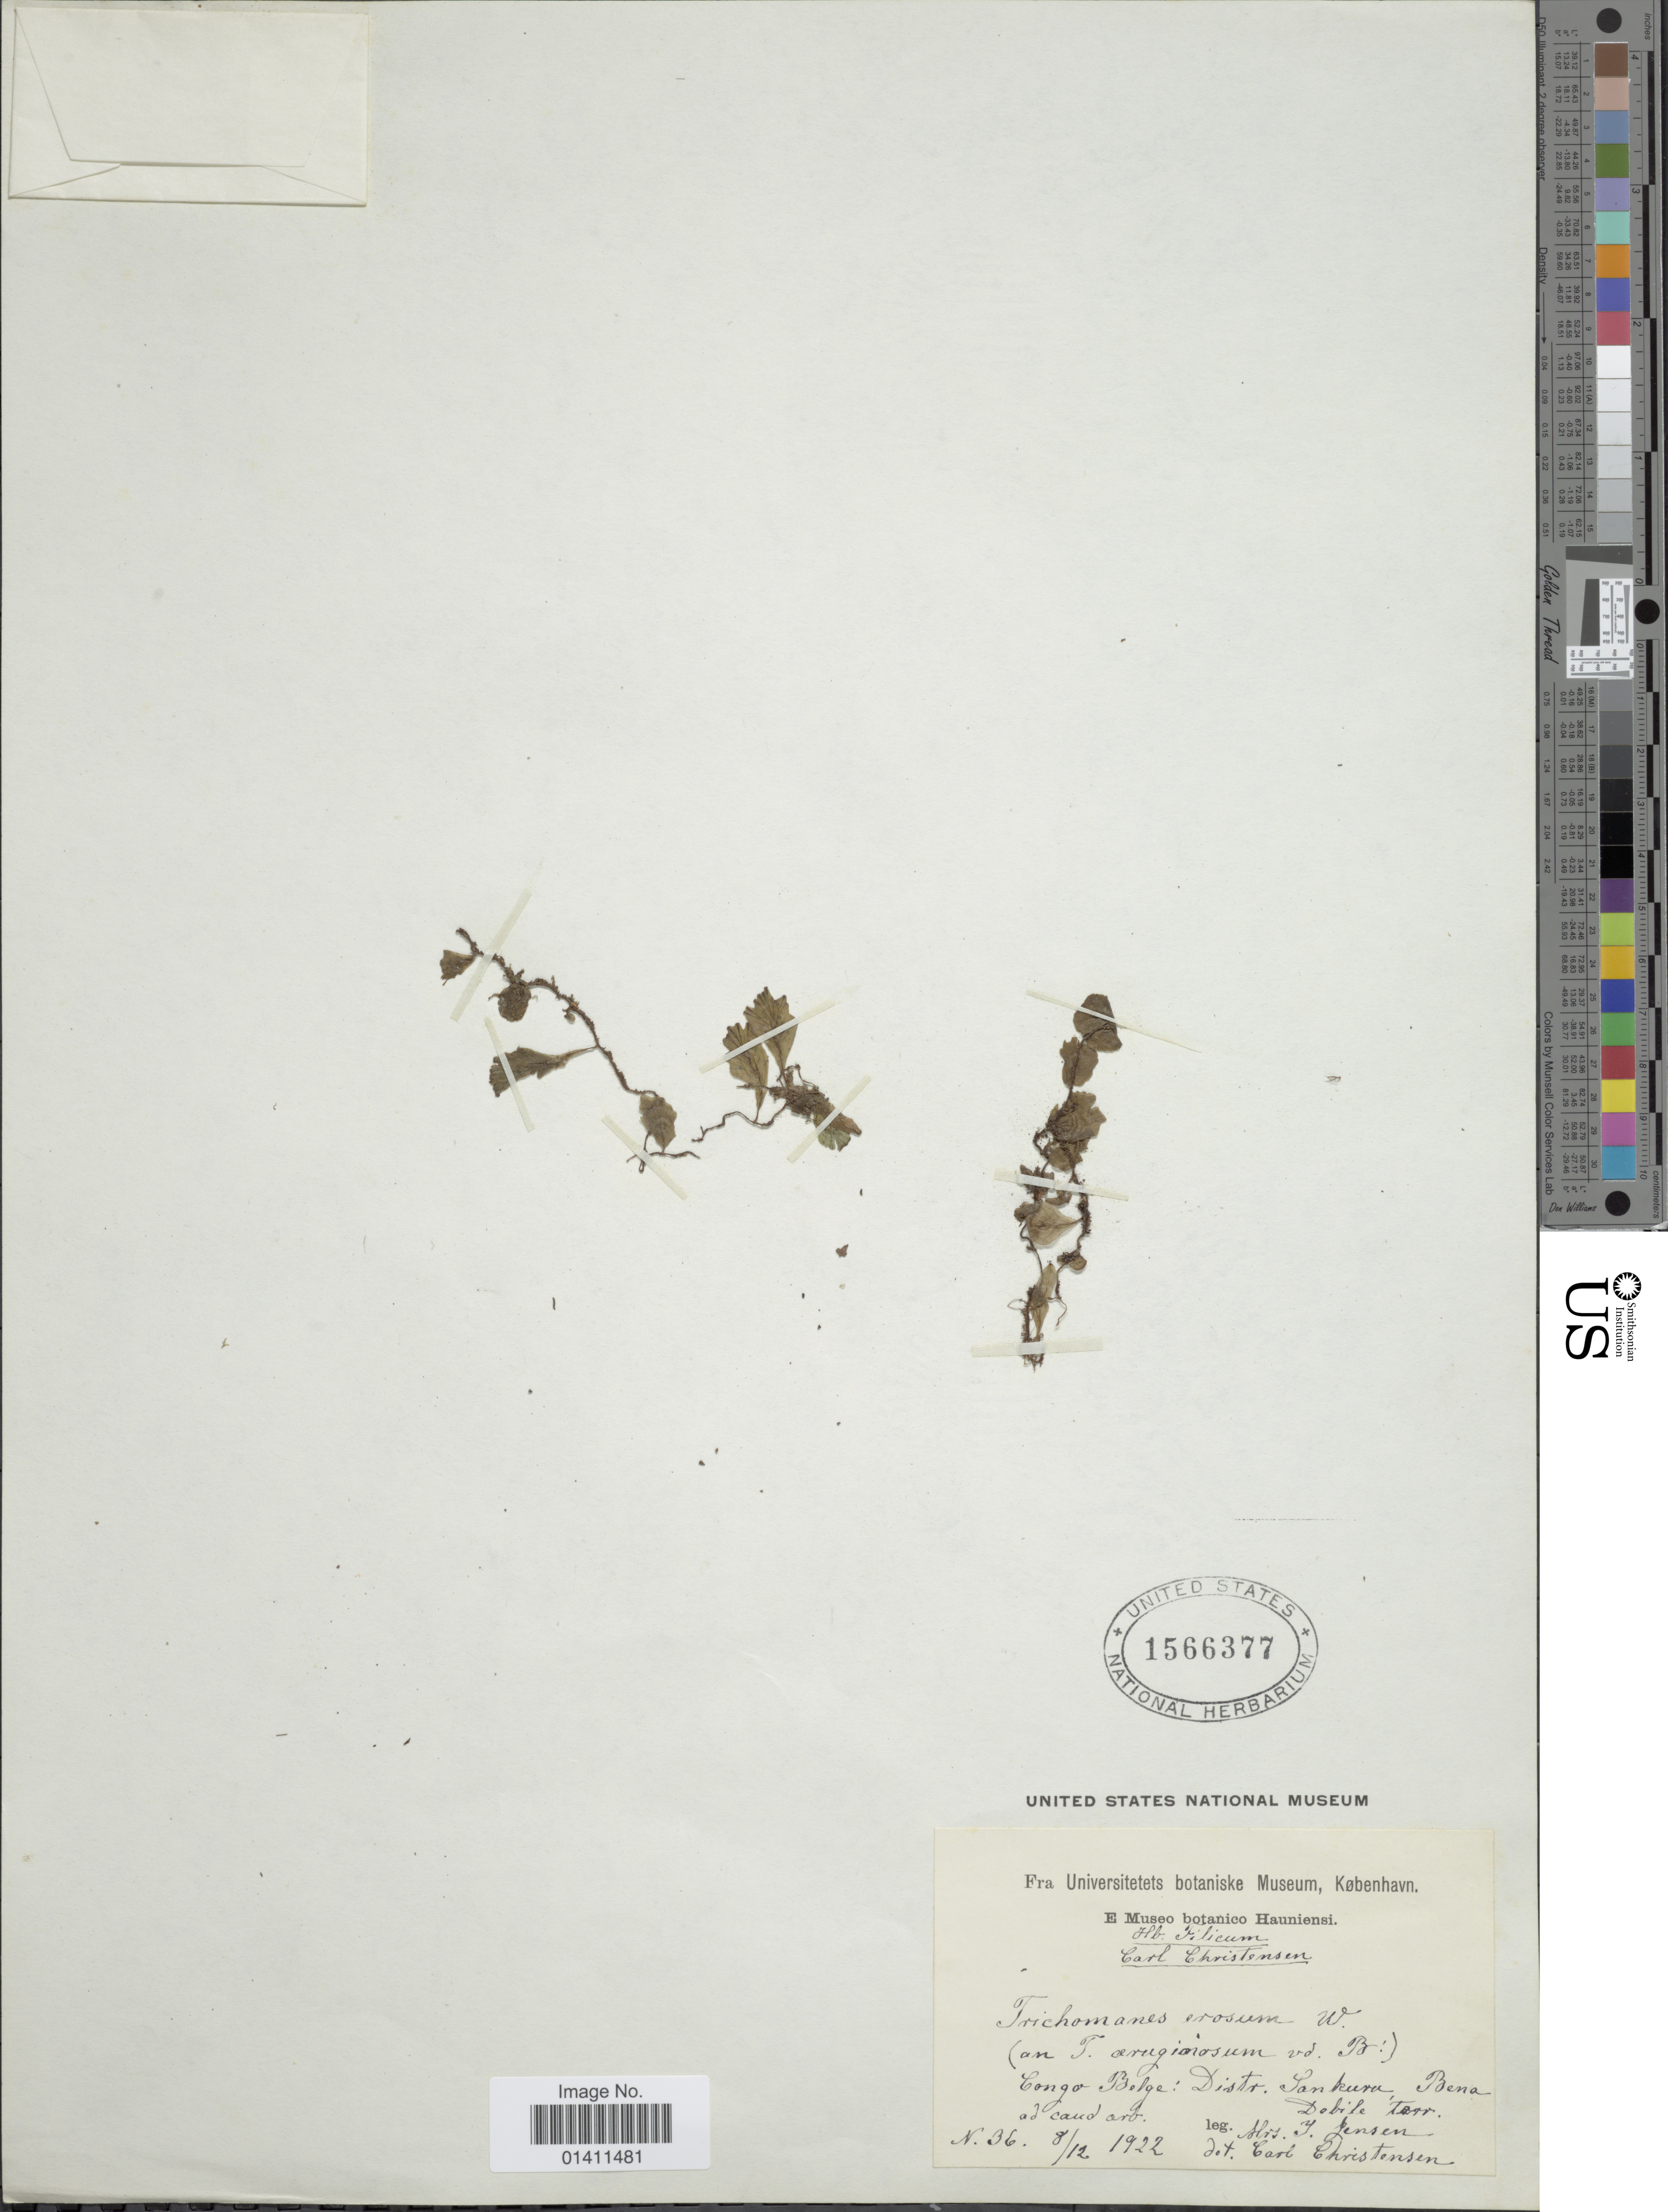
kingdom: Plantae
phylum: Tracheophyta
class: Polypodiopsida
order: Hymenophyllales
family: Hymenophyllaceae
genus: Didymoglossum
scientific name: Didymoglossum erosum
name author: (Willd.) J.P. Roux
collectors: Y. Jensen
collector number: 36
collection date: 1922-12-08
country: Congo, Democratic Republic of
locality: Congo Belge: Distr. Sankuru, Bena Debile Terr.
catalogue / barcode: US 1566377